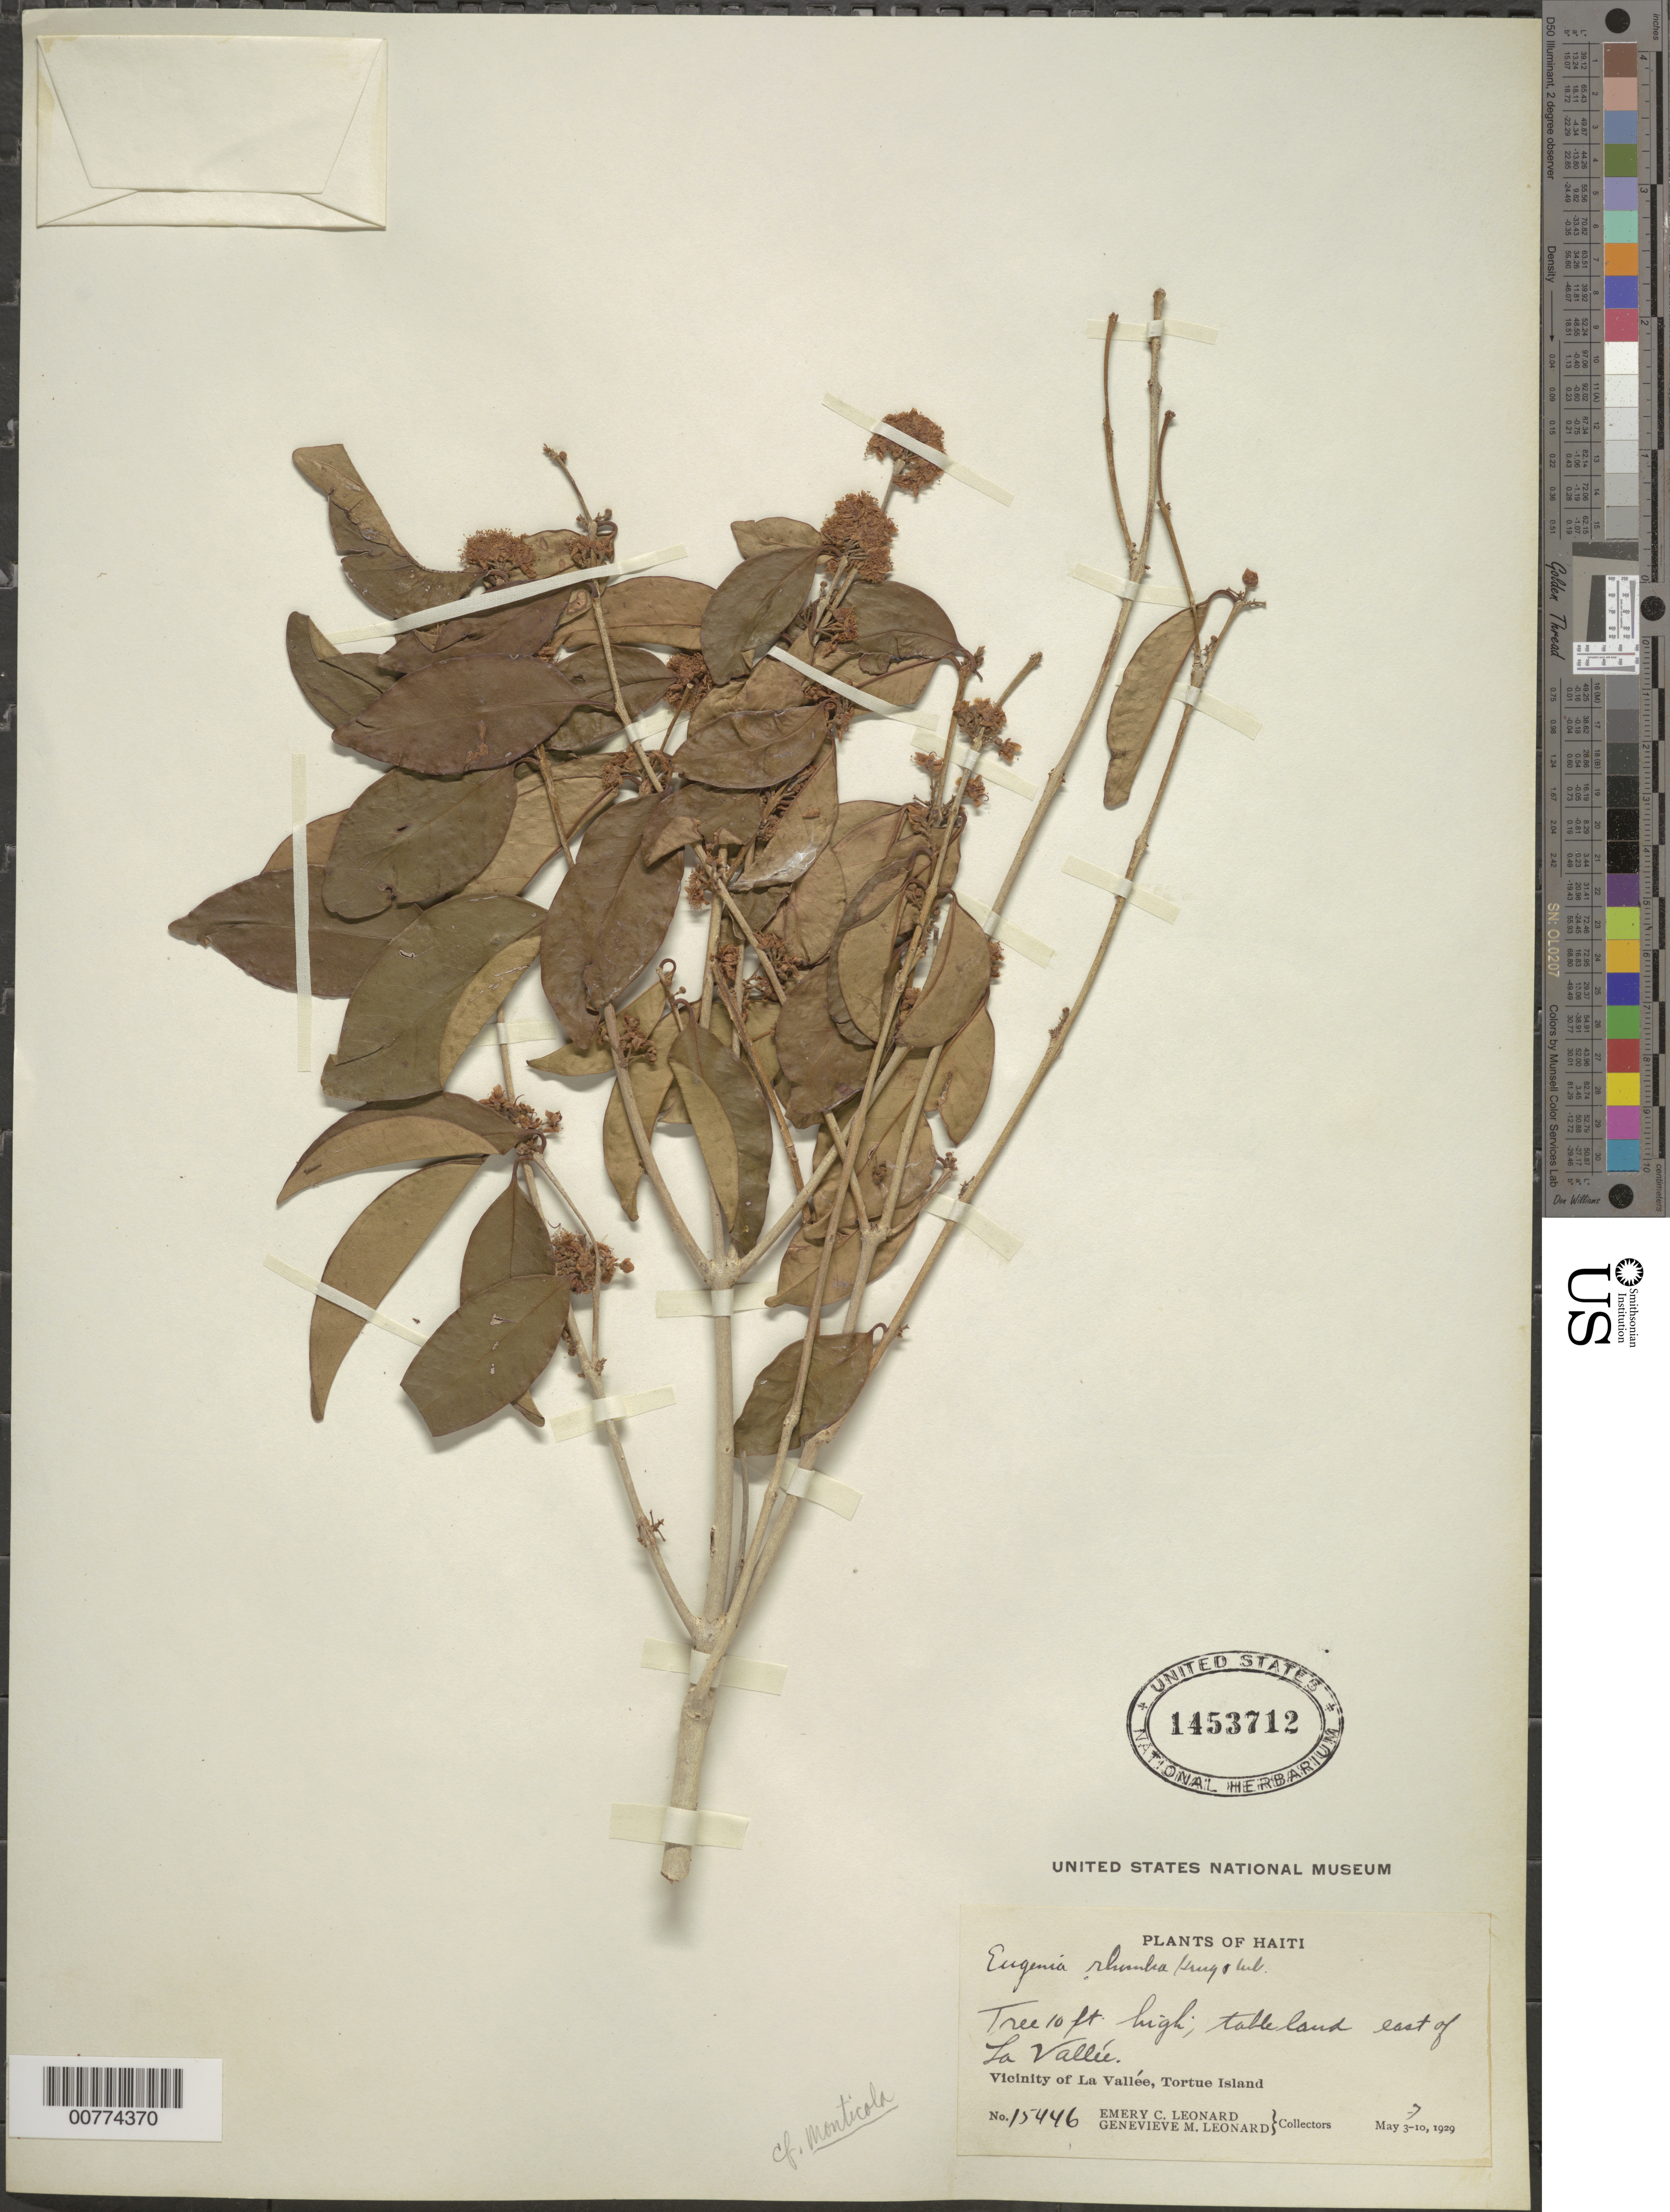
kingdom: Plantae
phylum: Tracheophyta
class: Magnoliopsida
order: Myrtales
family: Myrtaceae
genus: Eugenia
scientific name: Eugenia rhombea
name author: (O. Berg) Krug & Urb.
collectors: E. C. Leonard & G. M. Leonard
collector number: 15446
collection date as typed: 07 May 1929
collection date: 1929-05-07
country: Haiti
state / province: Nord-Óuest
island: Île de la Tortue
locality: Tortue Island, vicinity of La Vallée, east of La Vallée.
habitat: Table-land.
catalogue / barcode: US 1453712